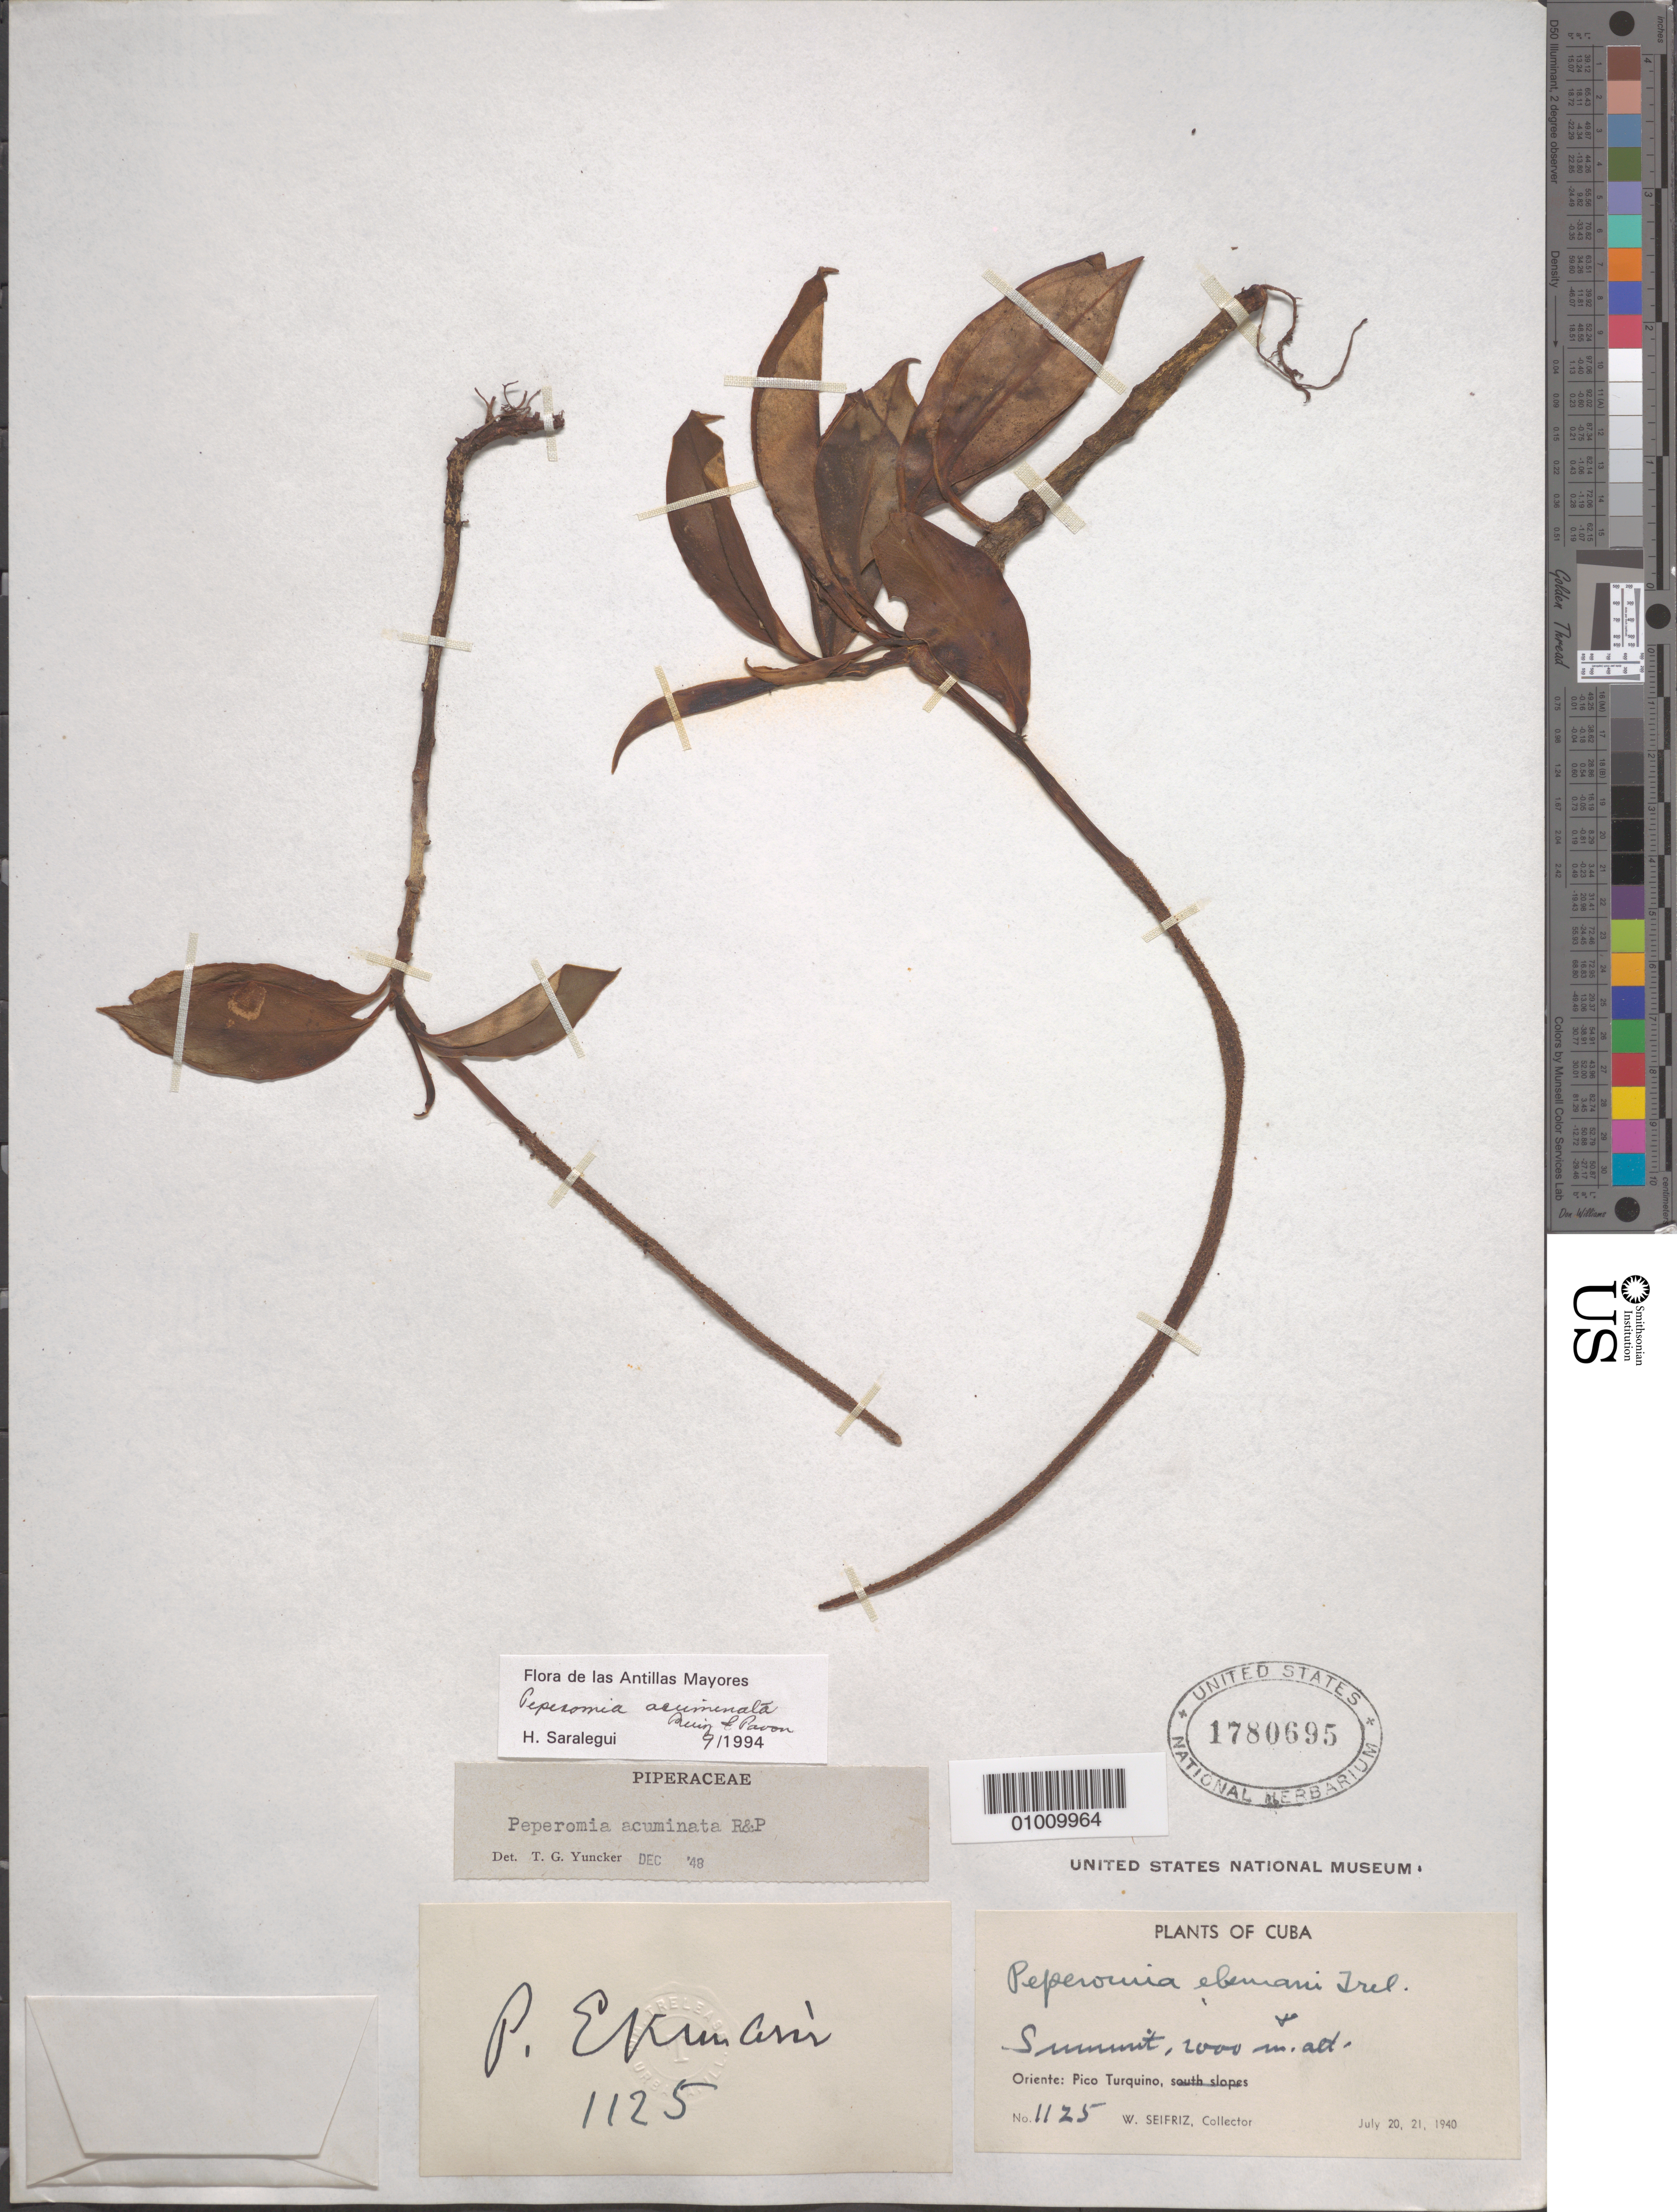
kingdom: Plantae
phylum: Tracheophyta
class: Magnoliopsida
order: Piperales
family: Piperaceae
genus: Peperomia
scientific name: Peperomia acuminata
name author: Ruiz & Pav.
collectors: W. Seifriz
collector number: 1125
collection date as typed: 20 Jul 1940 to 21 Jul 1940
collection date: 1940-07-20/1940-07-21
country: Cuba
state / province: Oriente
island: Cuba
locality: Summit at Pico Turquino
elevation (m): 2000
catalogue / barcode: US 1780695